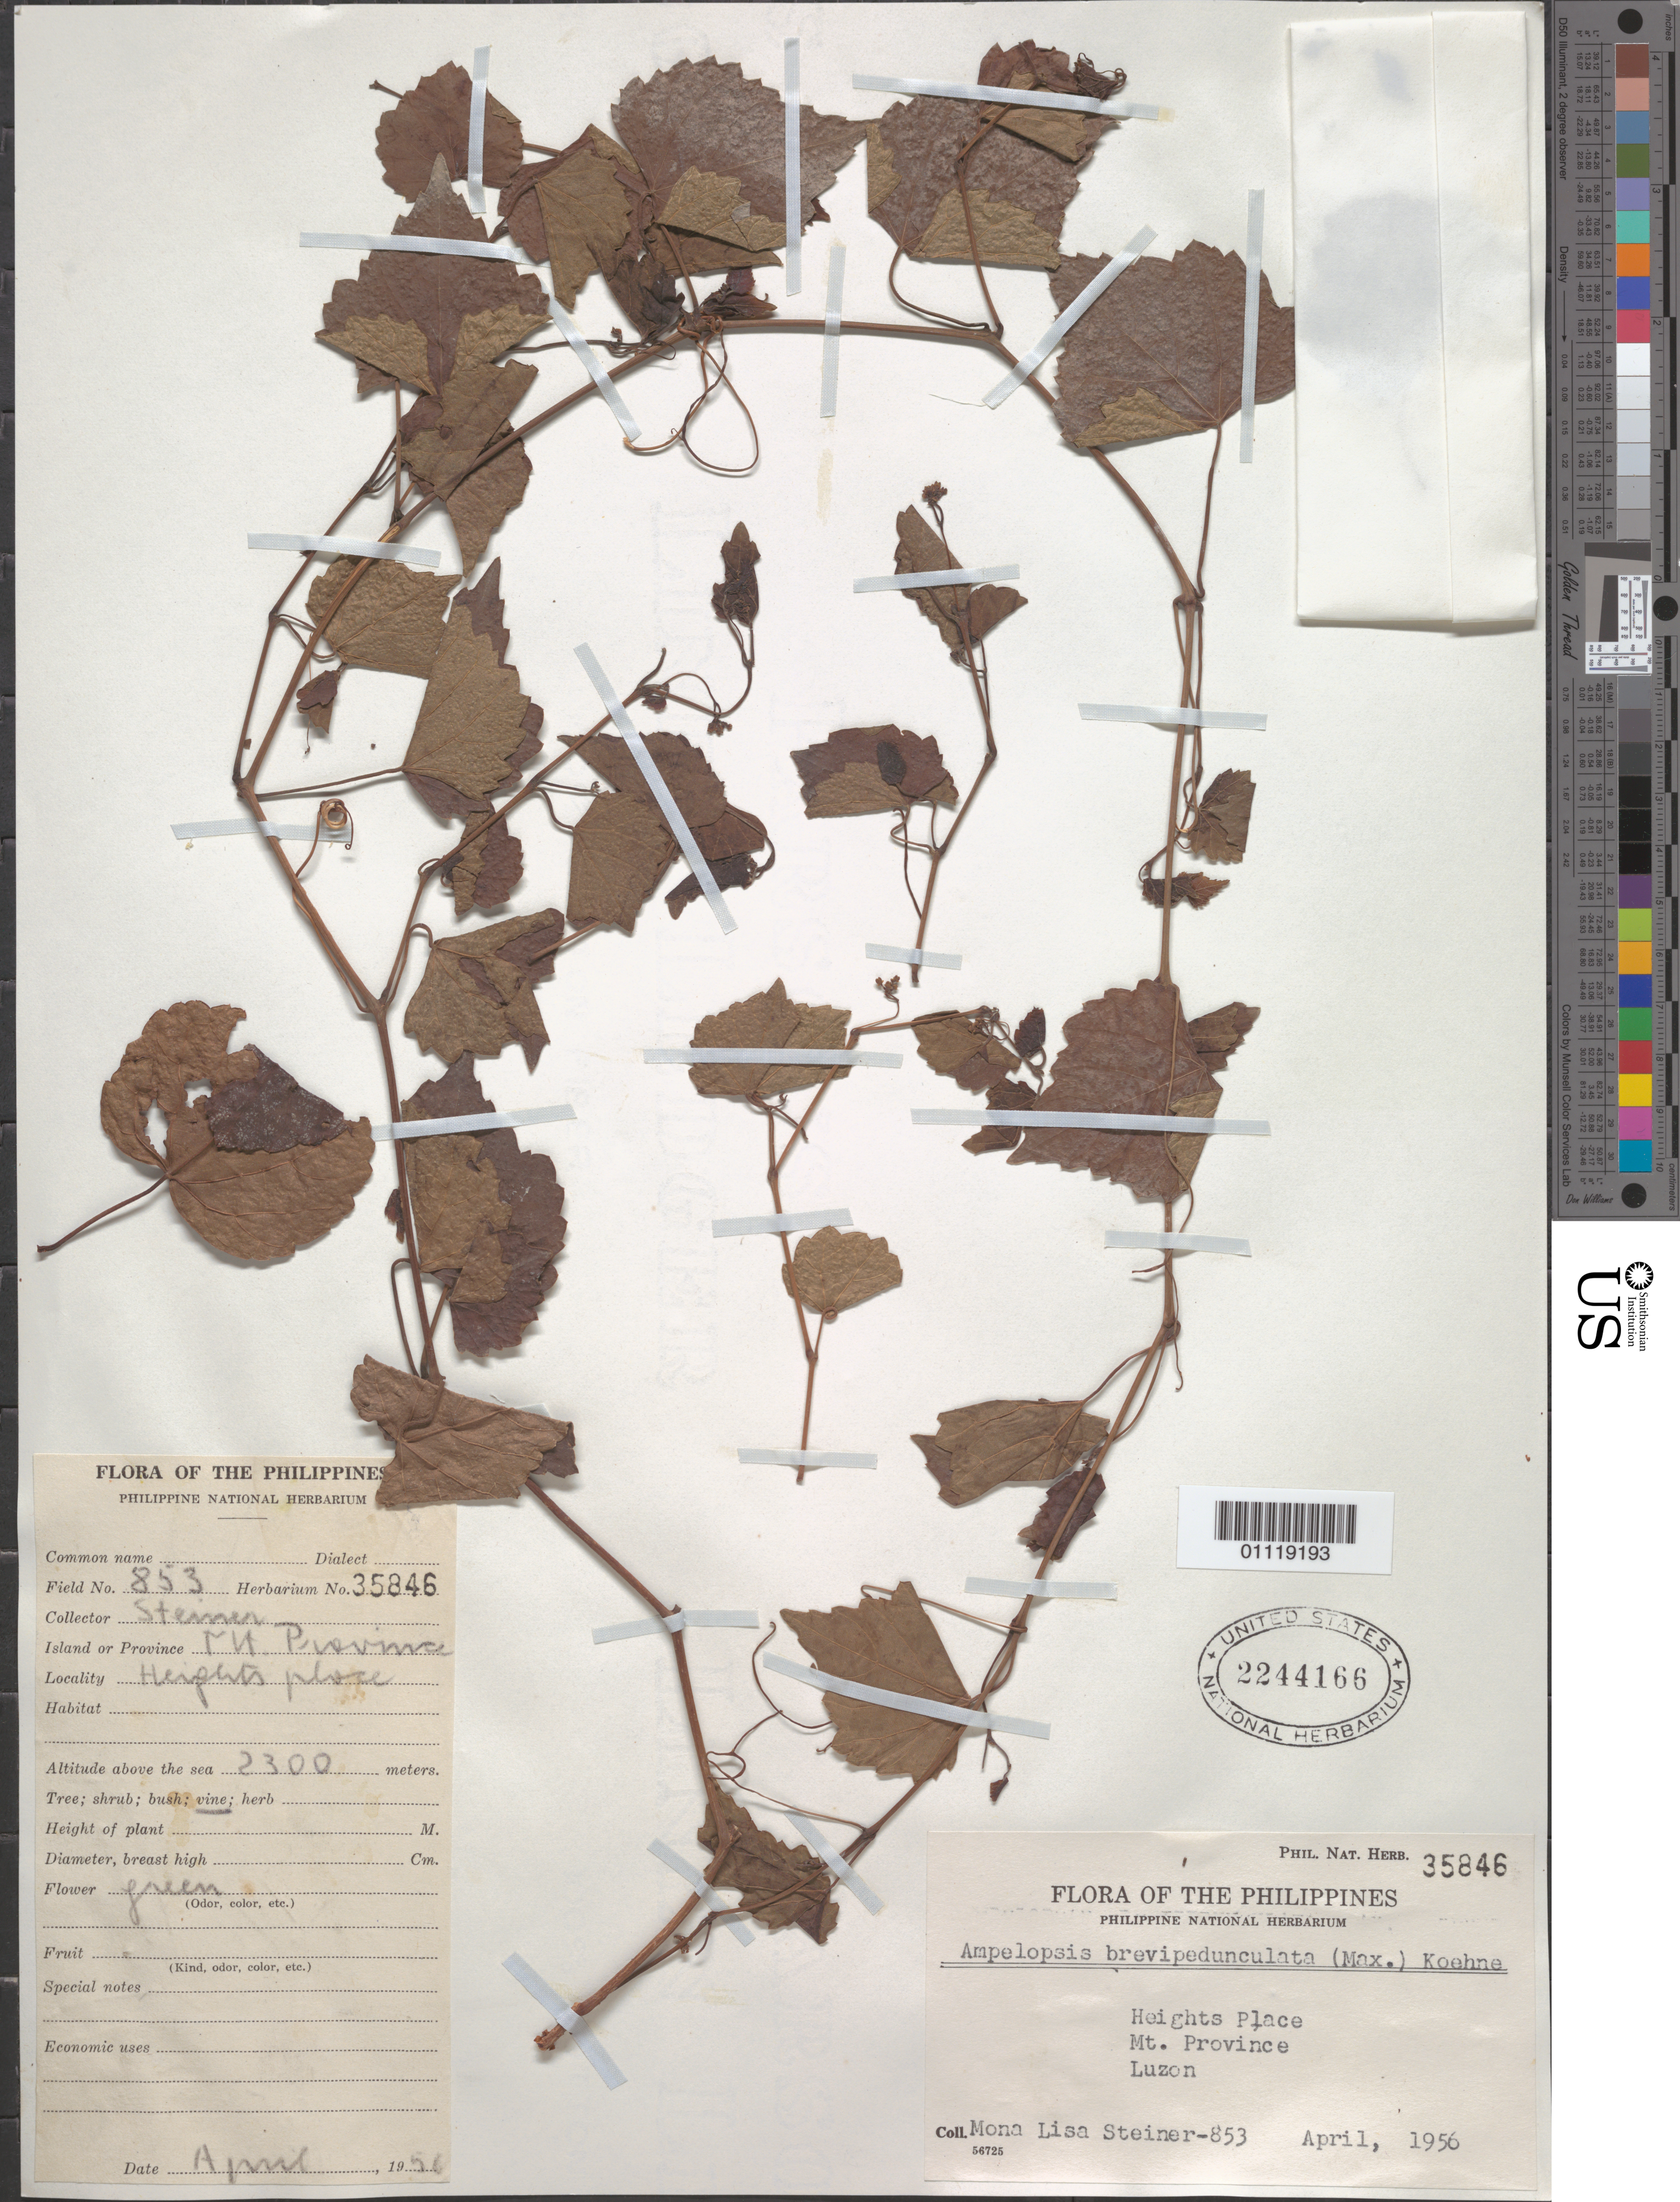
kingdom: Plantae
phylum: Tracheophyta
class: Magnoliopsida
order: Vitales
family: Vitaceae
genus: Ampelopsis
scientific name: Ampelopsis brevipedunculata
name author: (Maxim.) Trautv.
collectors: M. Steiner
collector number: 35846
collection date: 1956-04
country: Philippines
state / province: Cordillera (Administrative Region)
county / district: Benguet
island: Luzon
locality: Heights Place Mt.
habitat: Vine.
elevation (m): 2300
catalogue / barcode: US 2244166